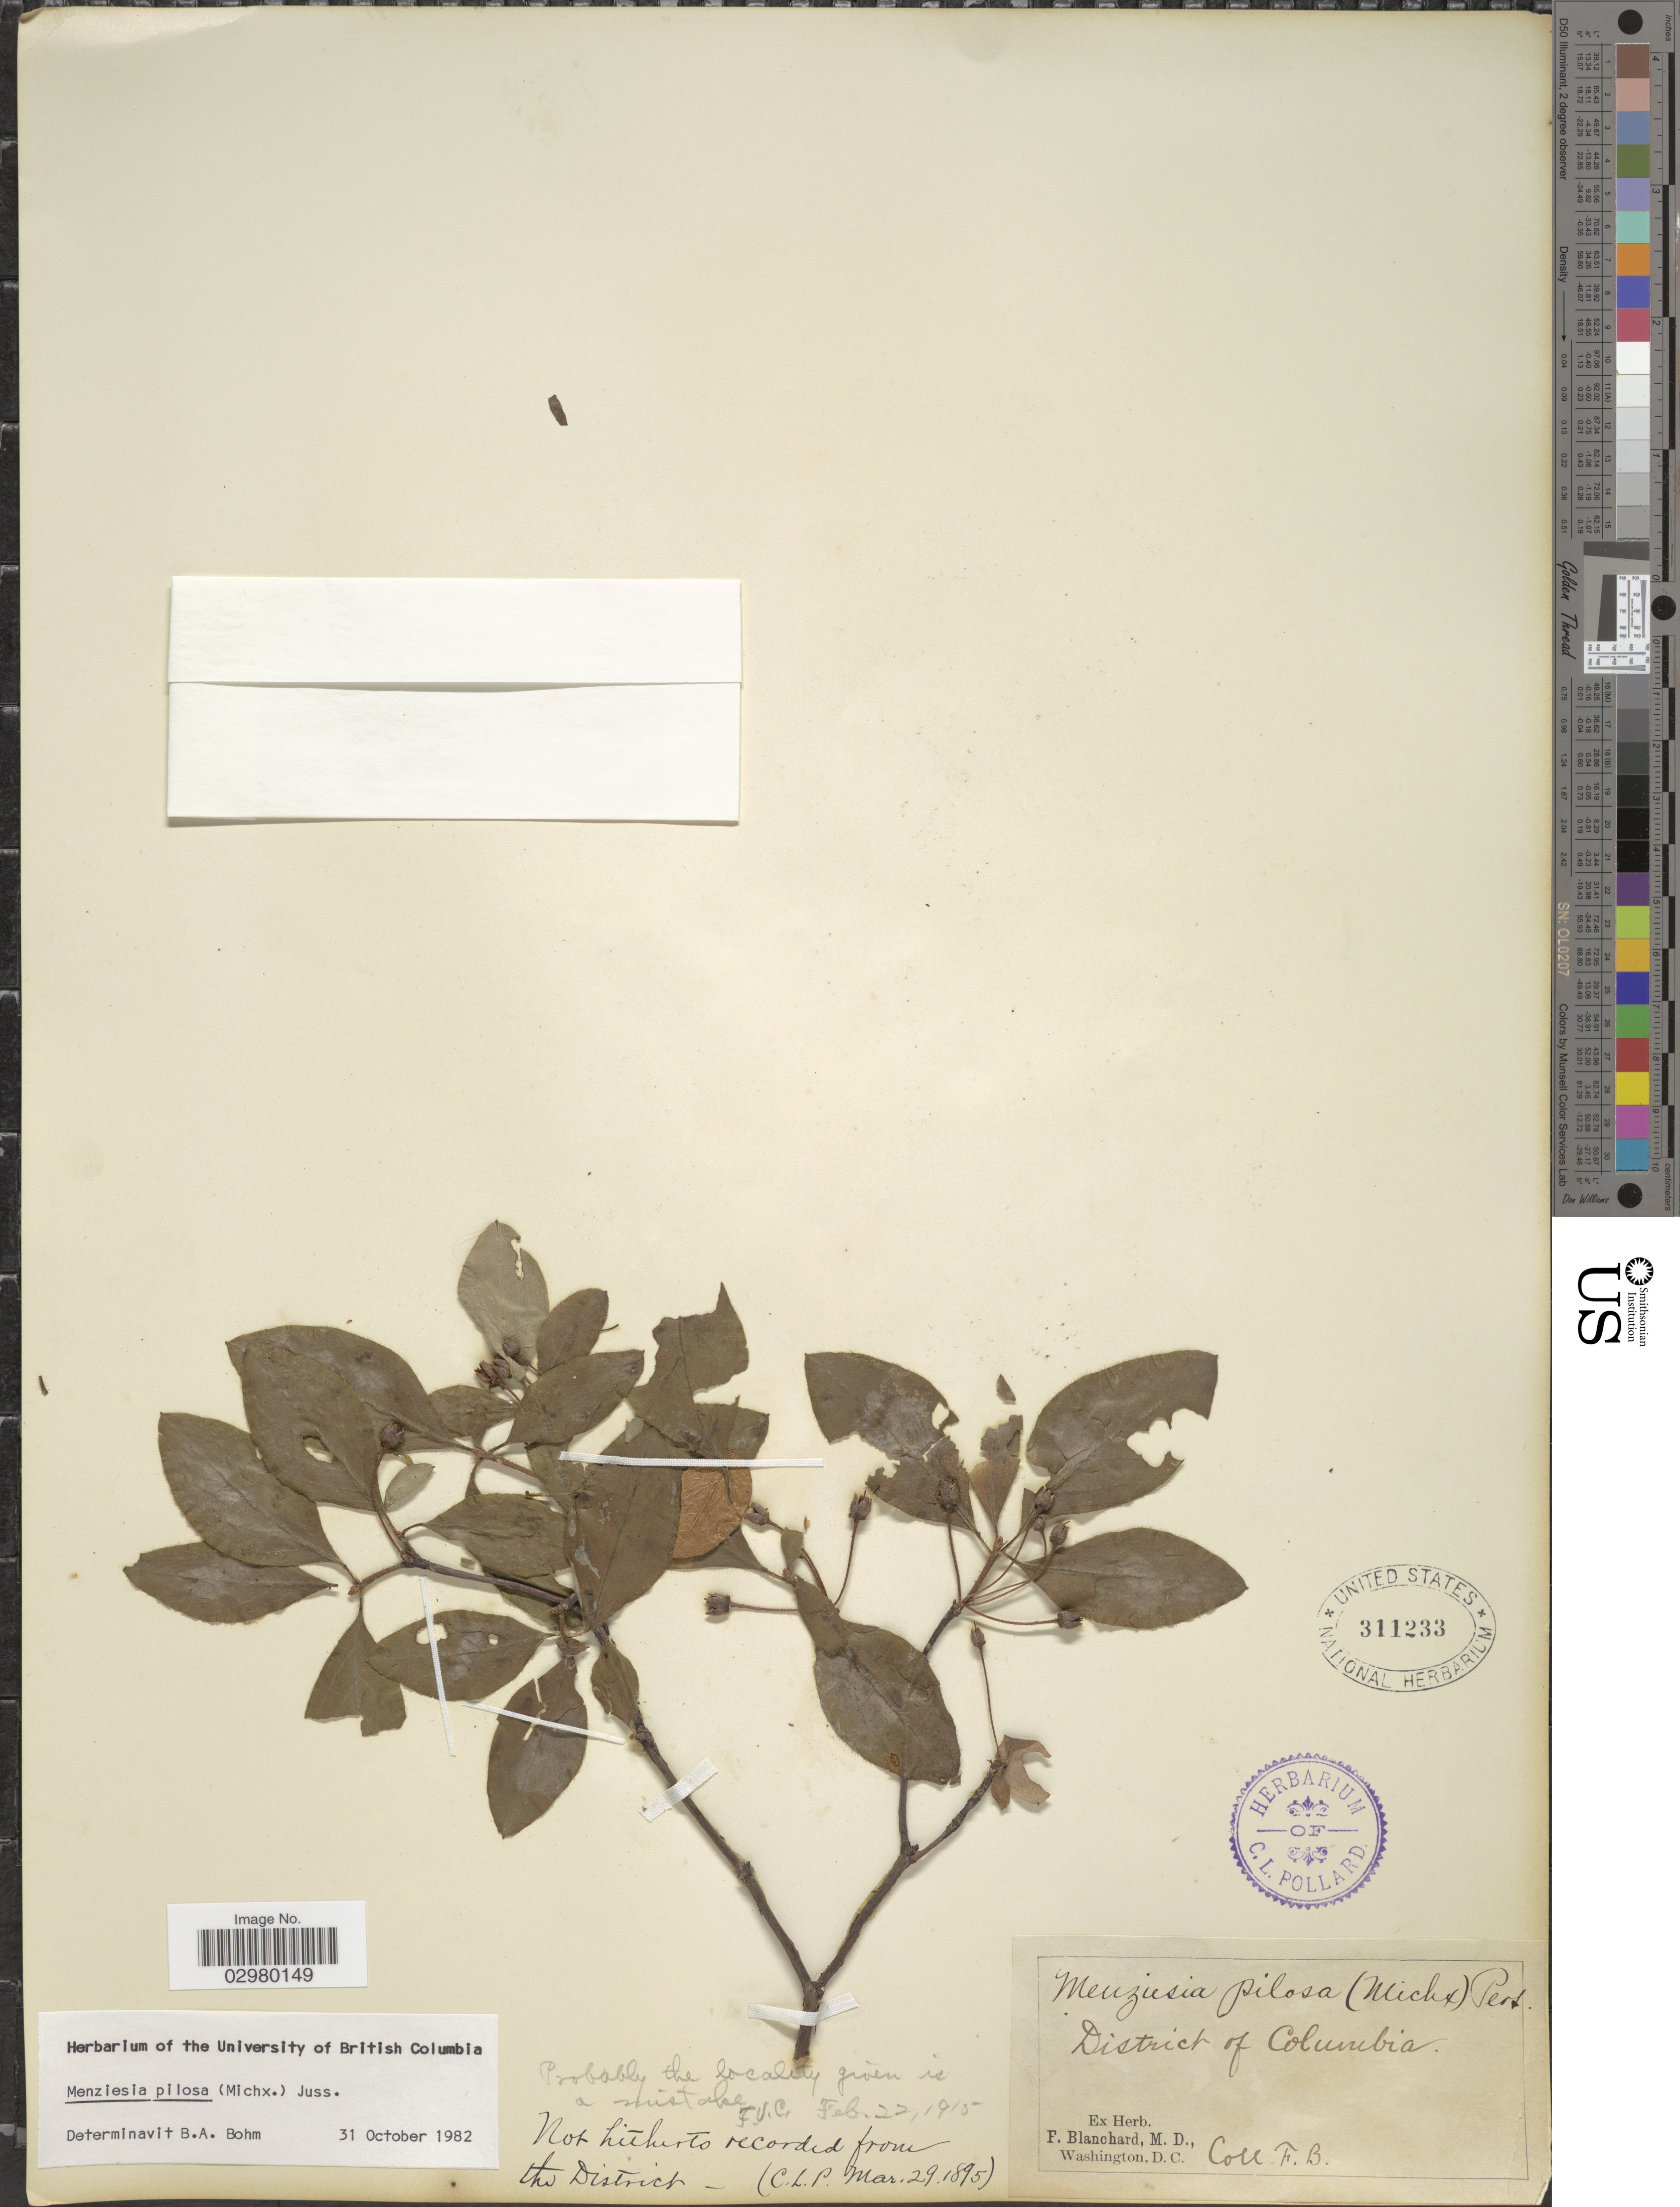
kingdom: Plantae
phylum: Tracheophyta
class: Magnoliopsida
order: Ericales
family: Ericaceae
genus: Menziesia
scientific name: Menziesia pilosa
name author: (Michx.) Juss.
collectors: F. Blanchard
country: United States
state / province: District of Columbia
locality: District of Columbia.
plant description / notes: "Probably the locality given is a mistake"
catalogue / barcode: US 311233